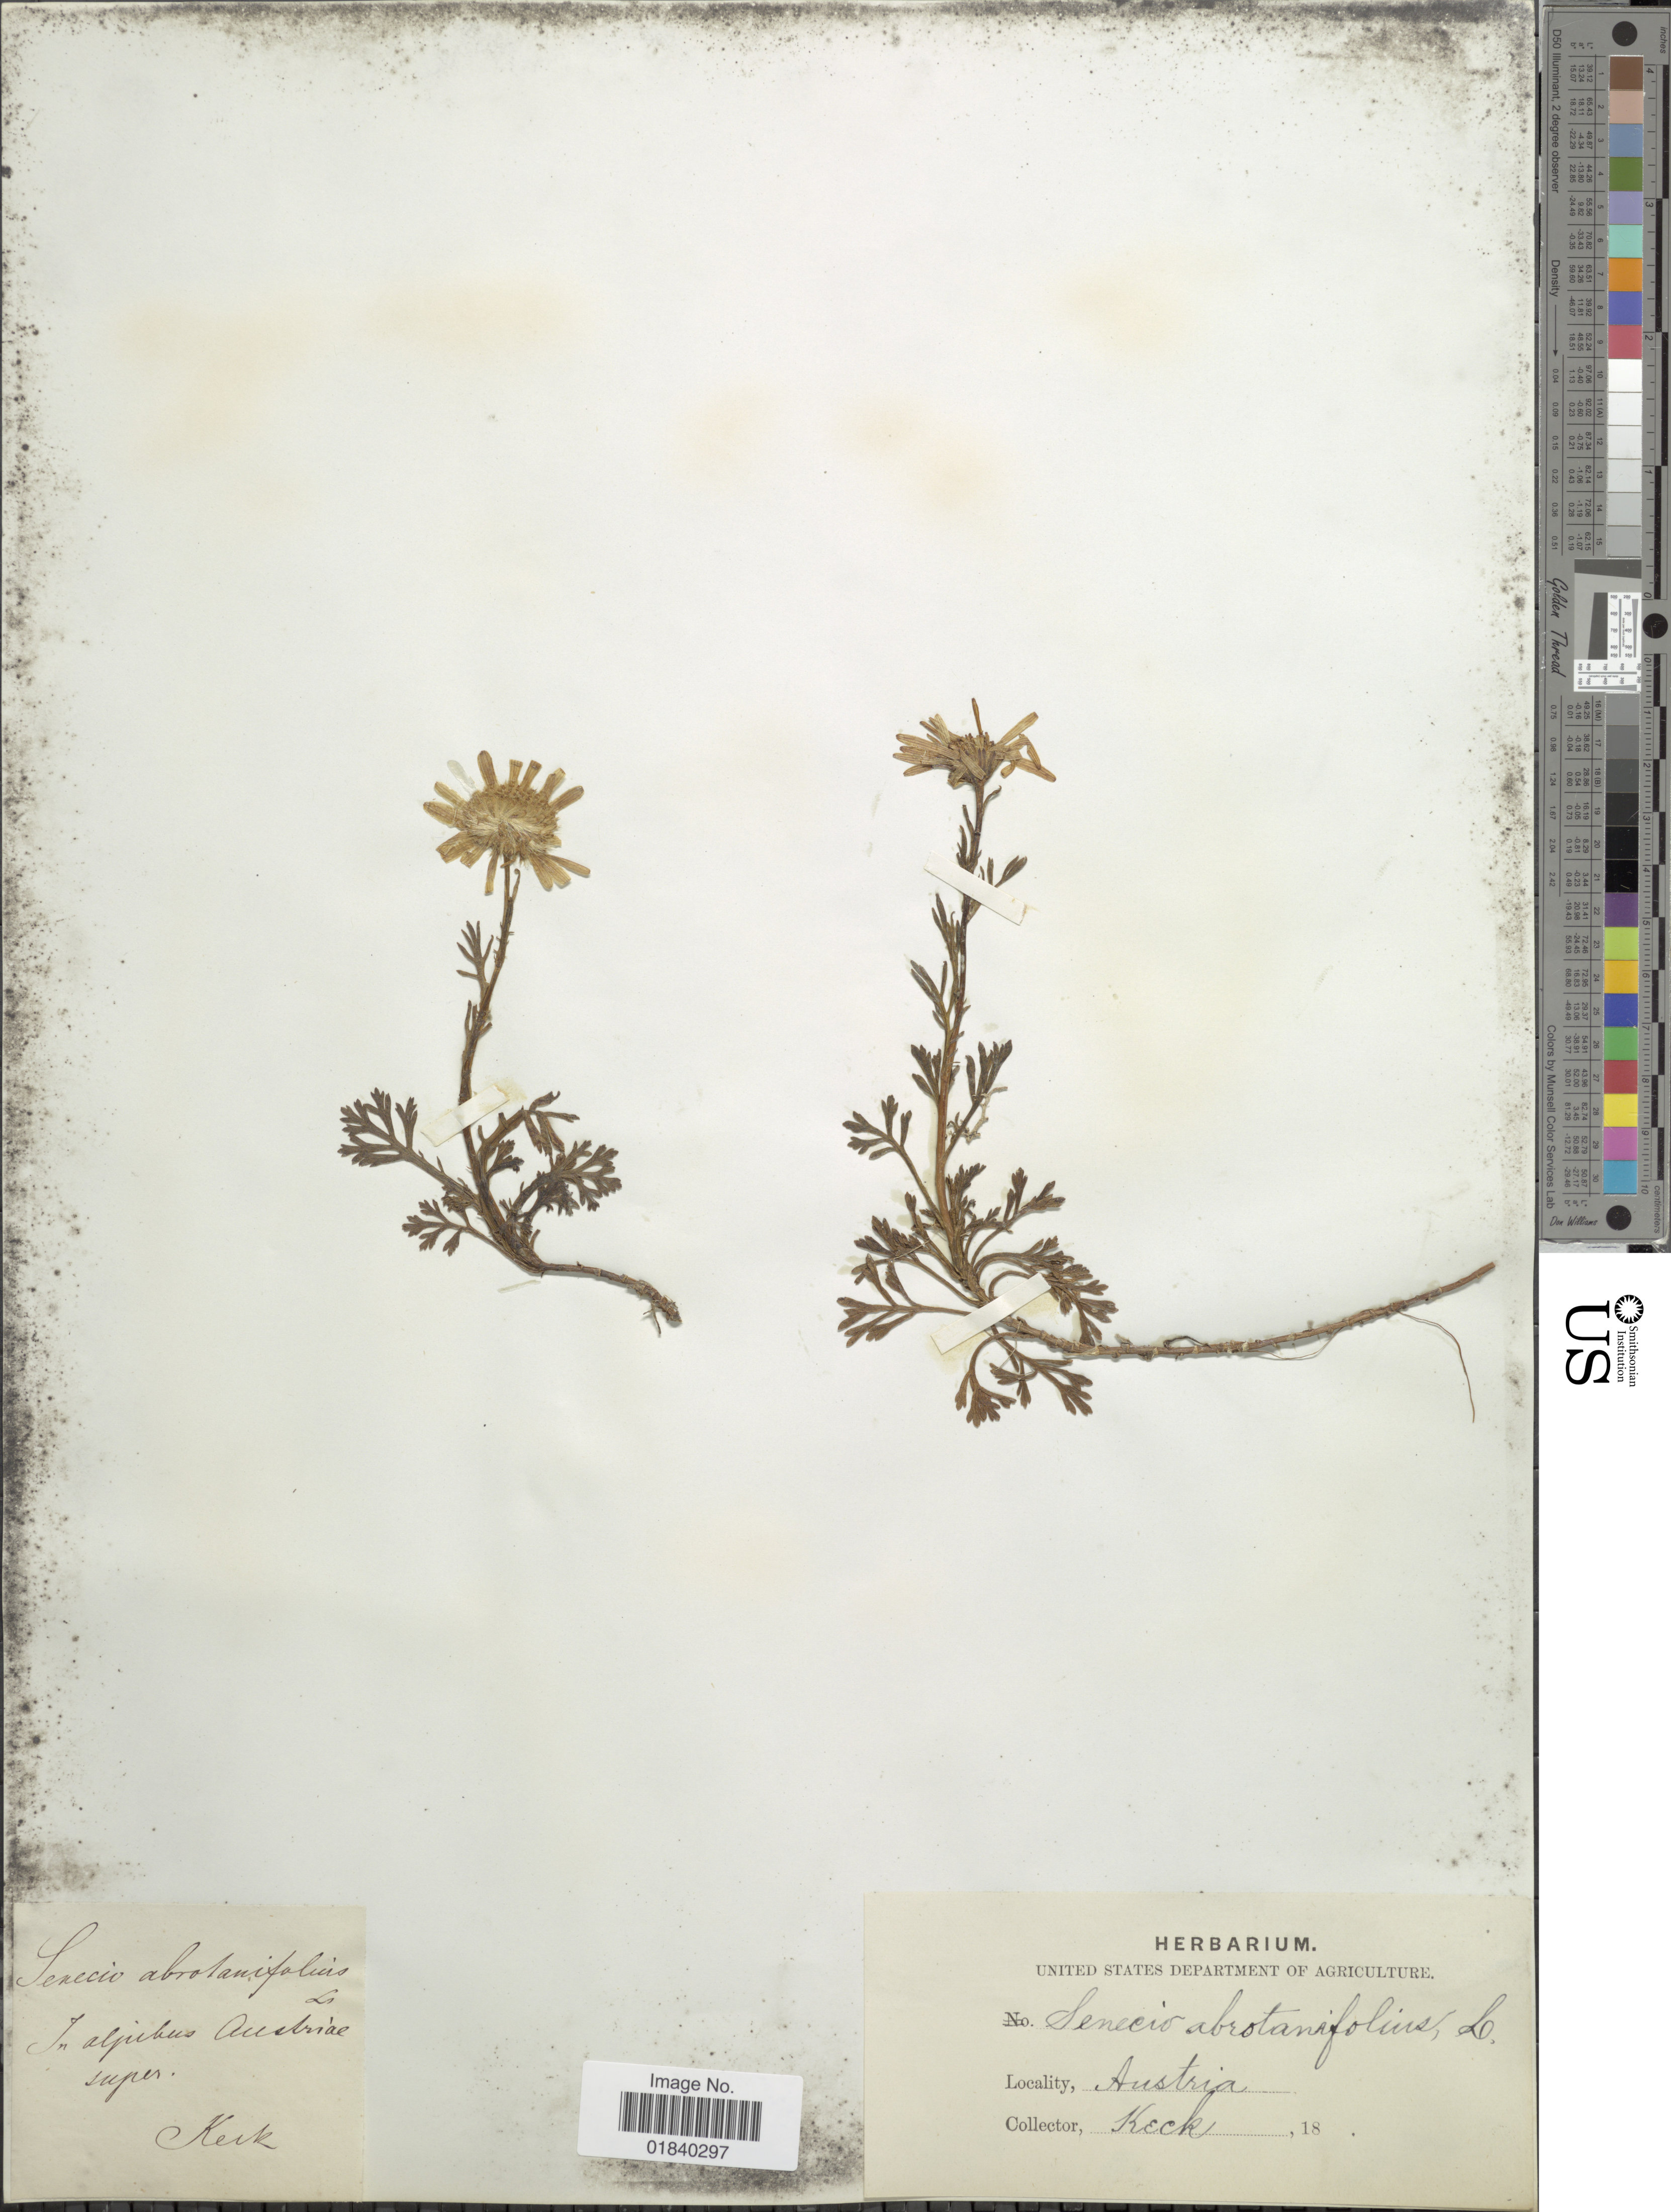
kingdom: Plantae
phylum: Tracheophyta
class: Magnoliopsida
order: Asterales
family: Asteraceae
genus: Jacobaea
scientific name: Jacobaea abrotanifolia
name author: (L.) Moench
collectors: -- Keck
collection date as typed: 18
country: Austria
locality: Austria. In alpibus Austriae super. [interpreted]